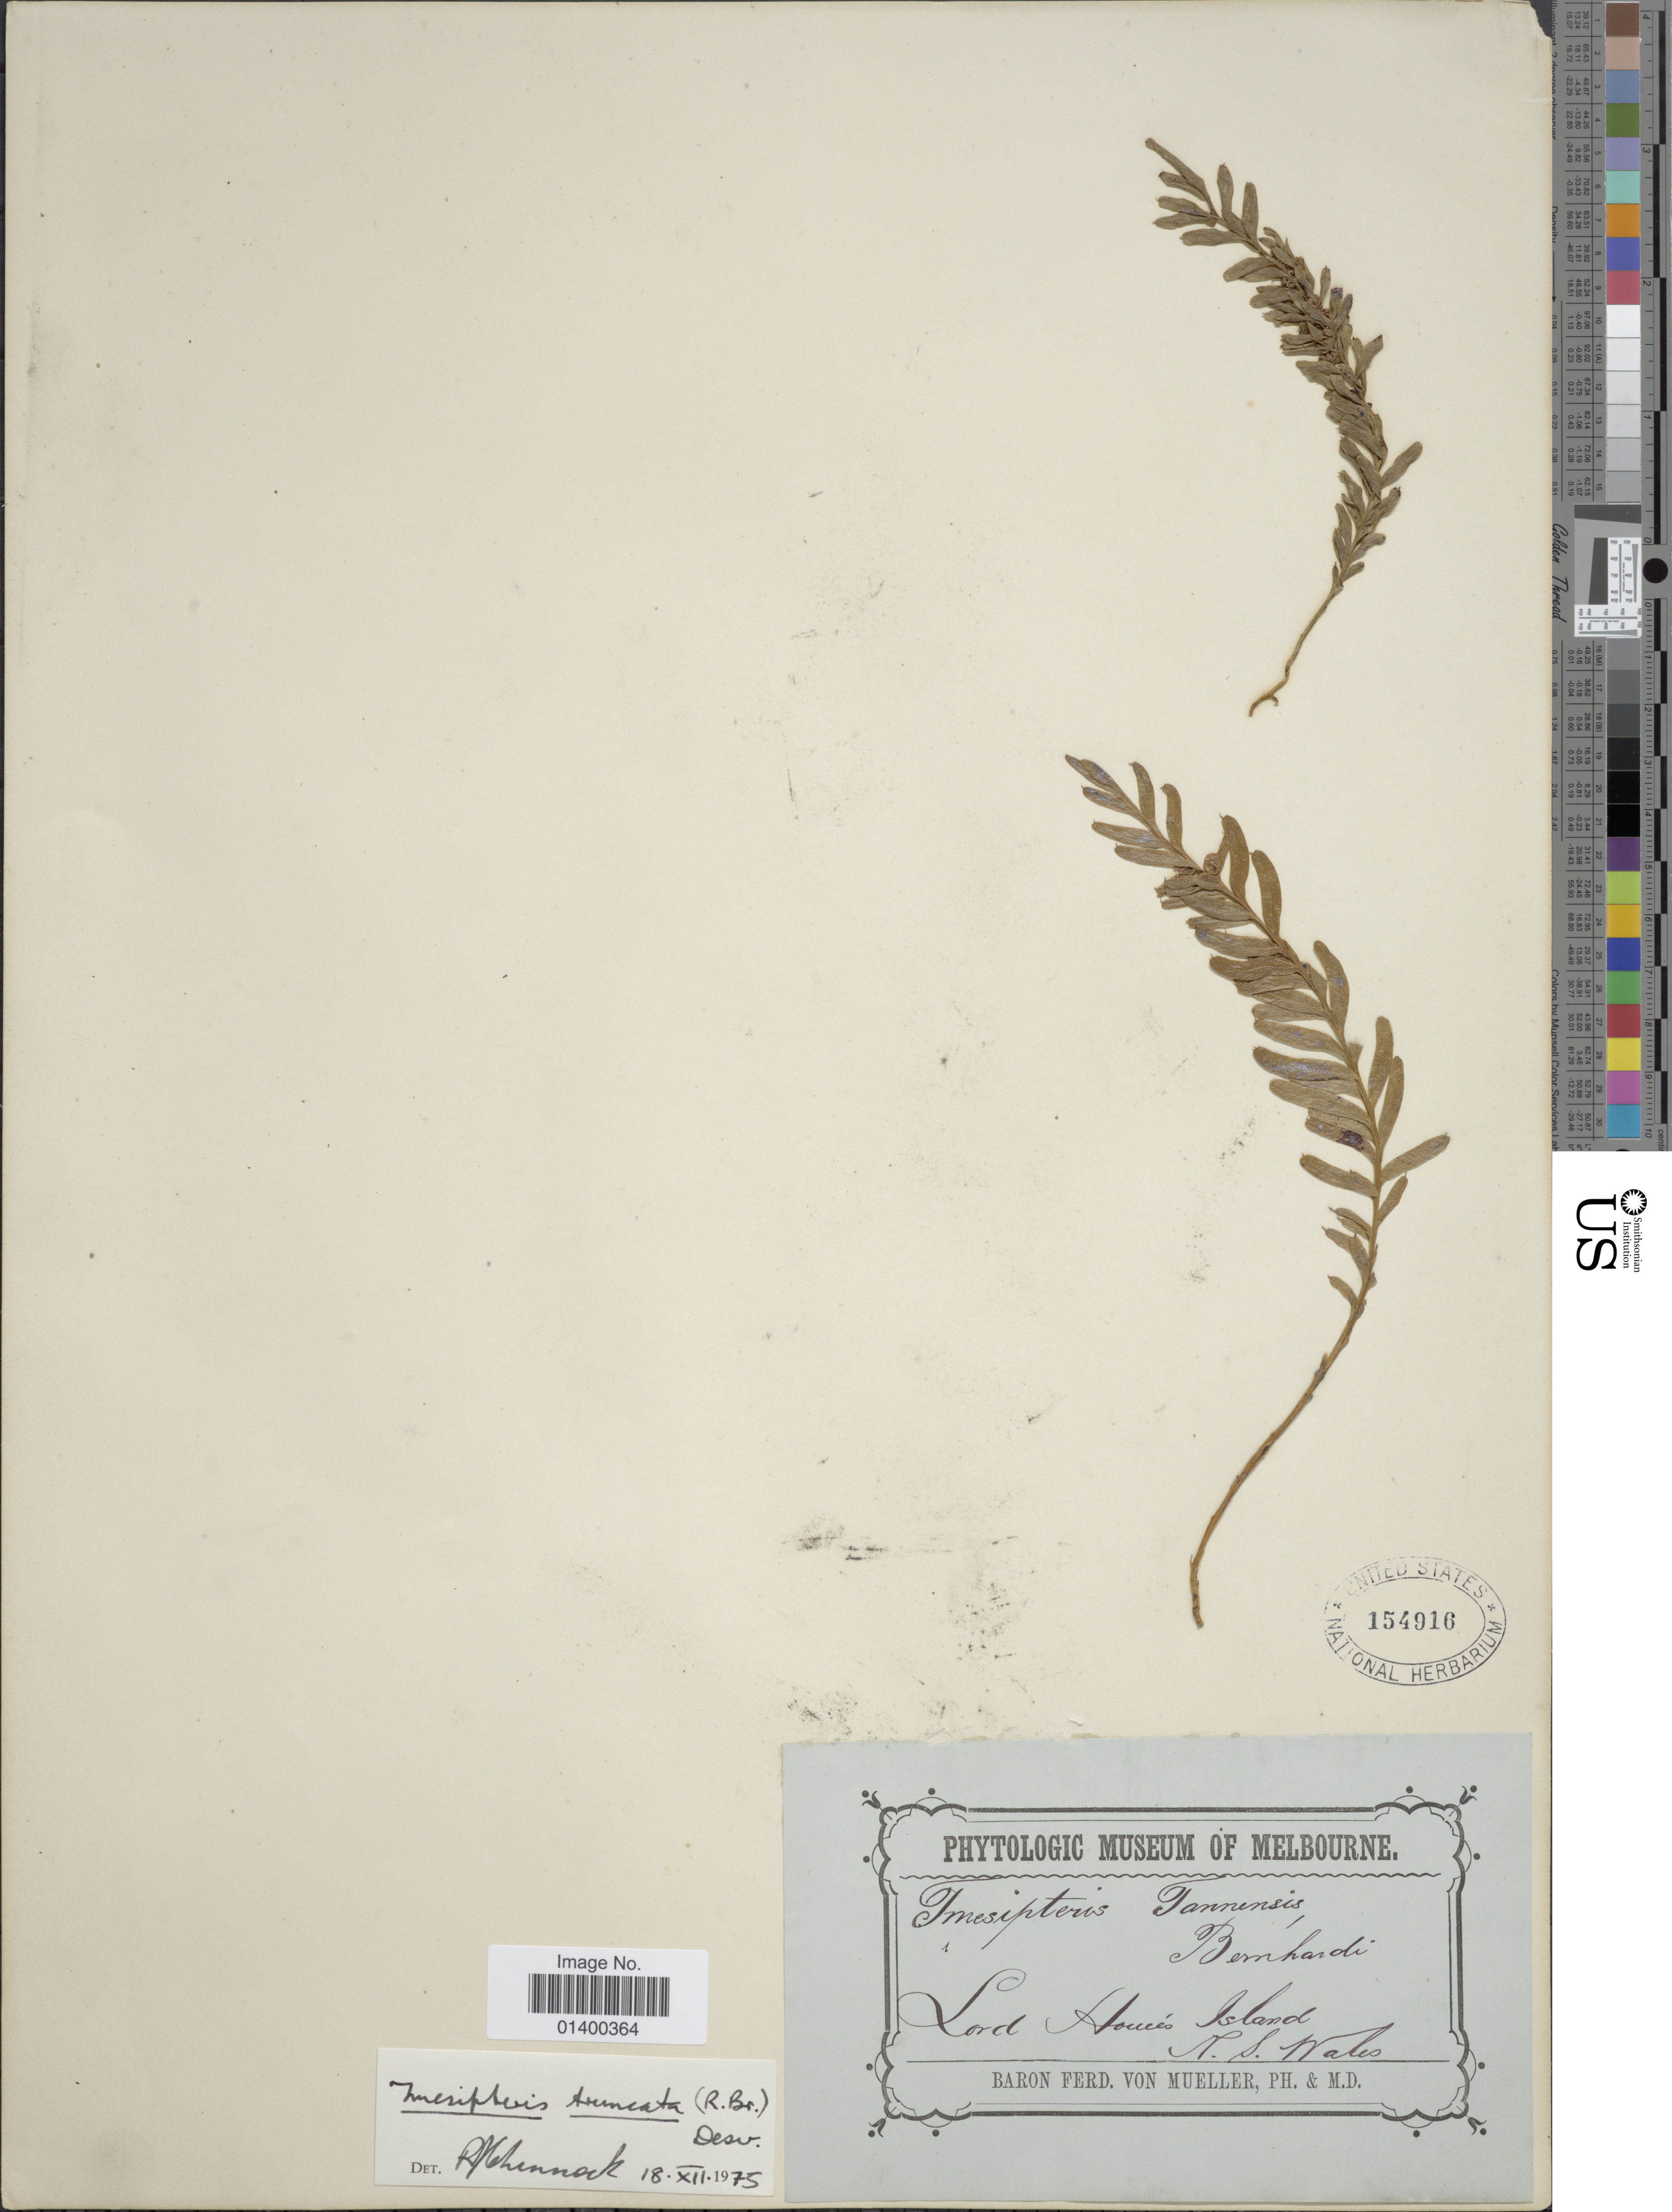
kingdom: Plantae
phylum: Tracheophyta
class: Polypodiopsida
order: Psilotales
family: Psilotaceae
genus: Tmesipteris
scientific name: Tmesipteris truncata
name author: (R. Br.) Desv.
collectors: F. Mueller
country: Australia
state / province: New South Wales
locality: Lord Howe island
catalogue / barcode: US 154916